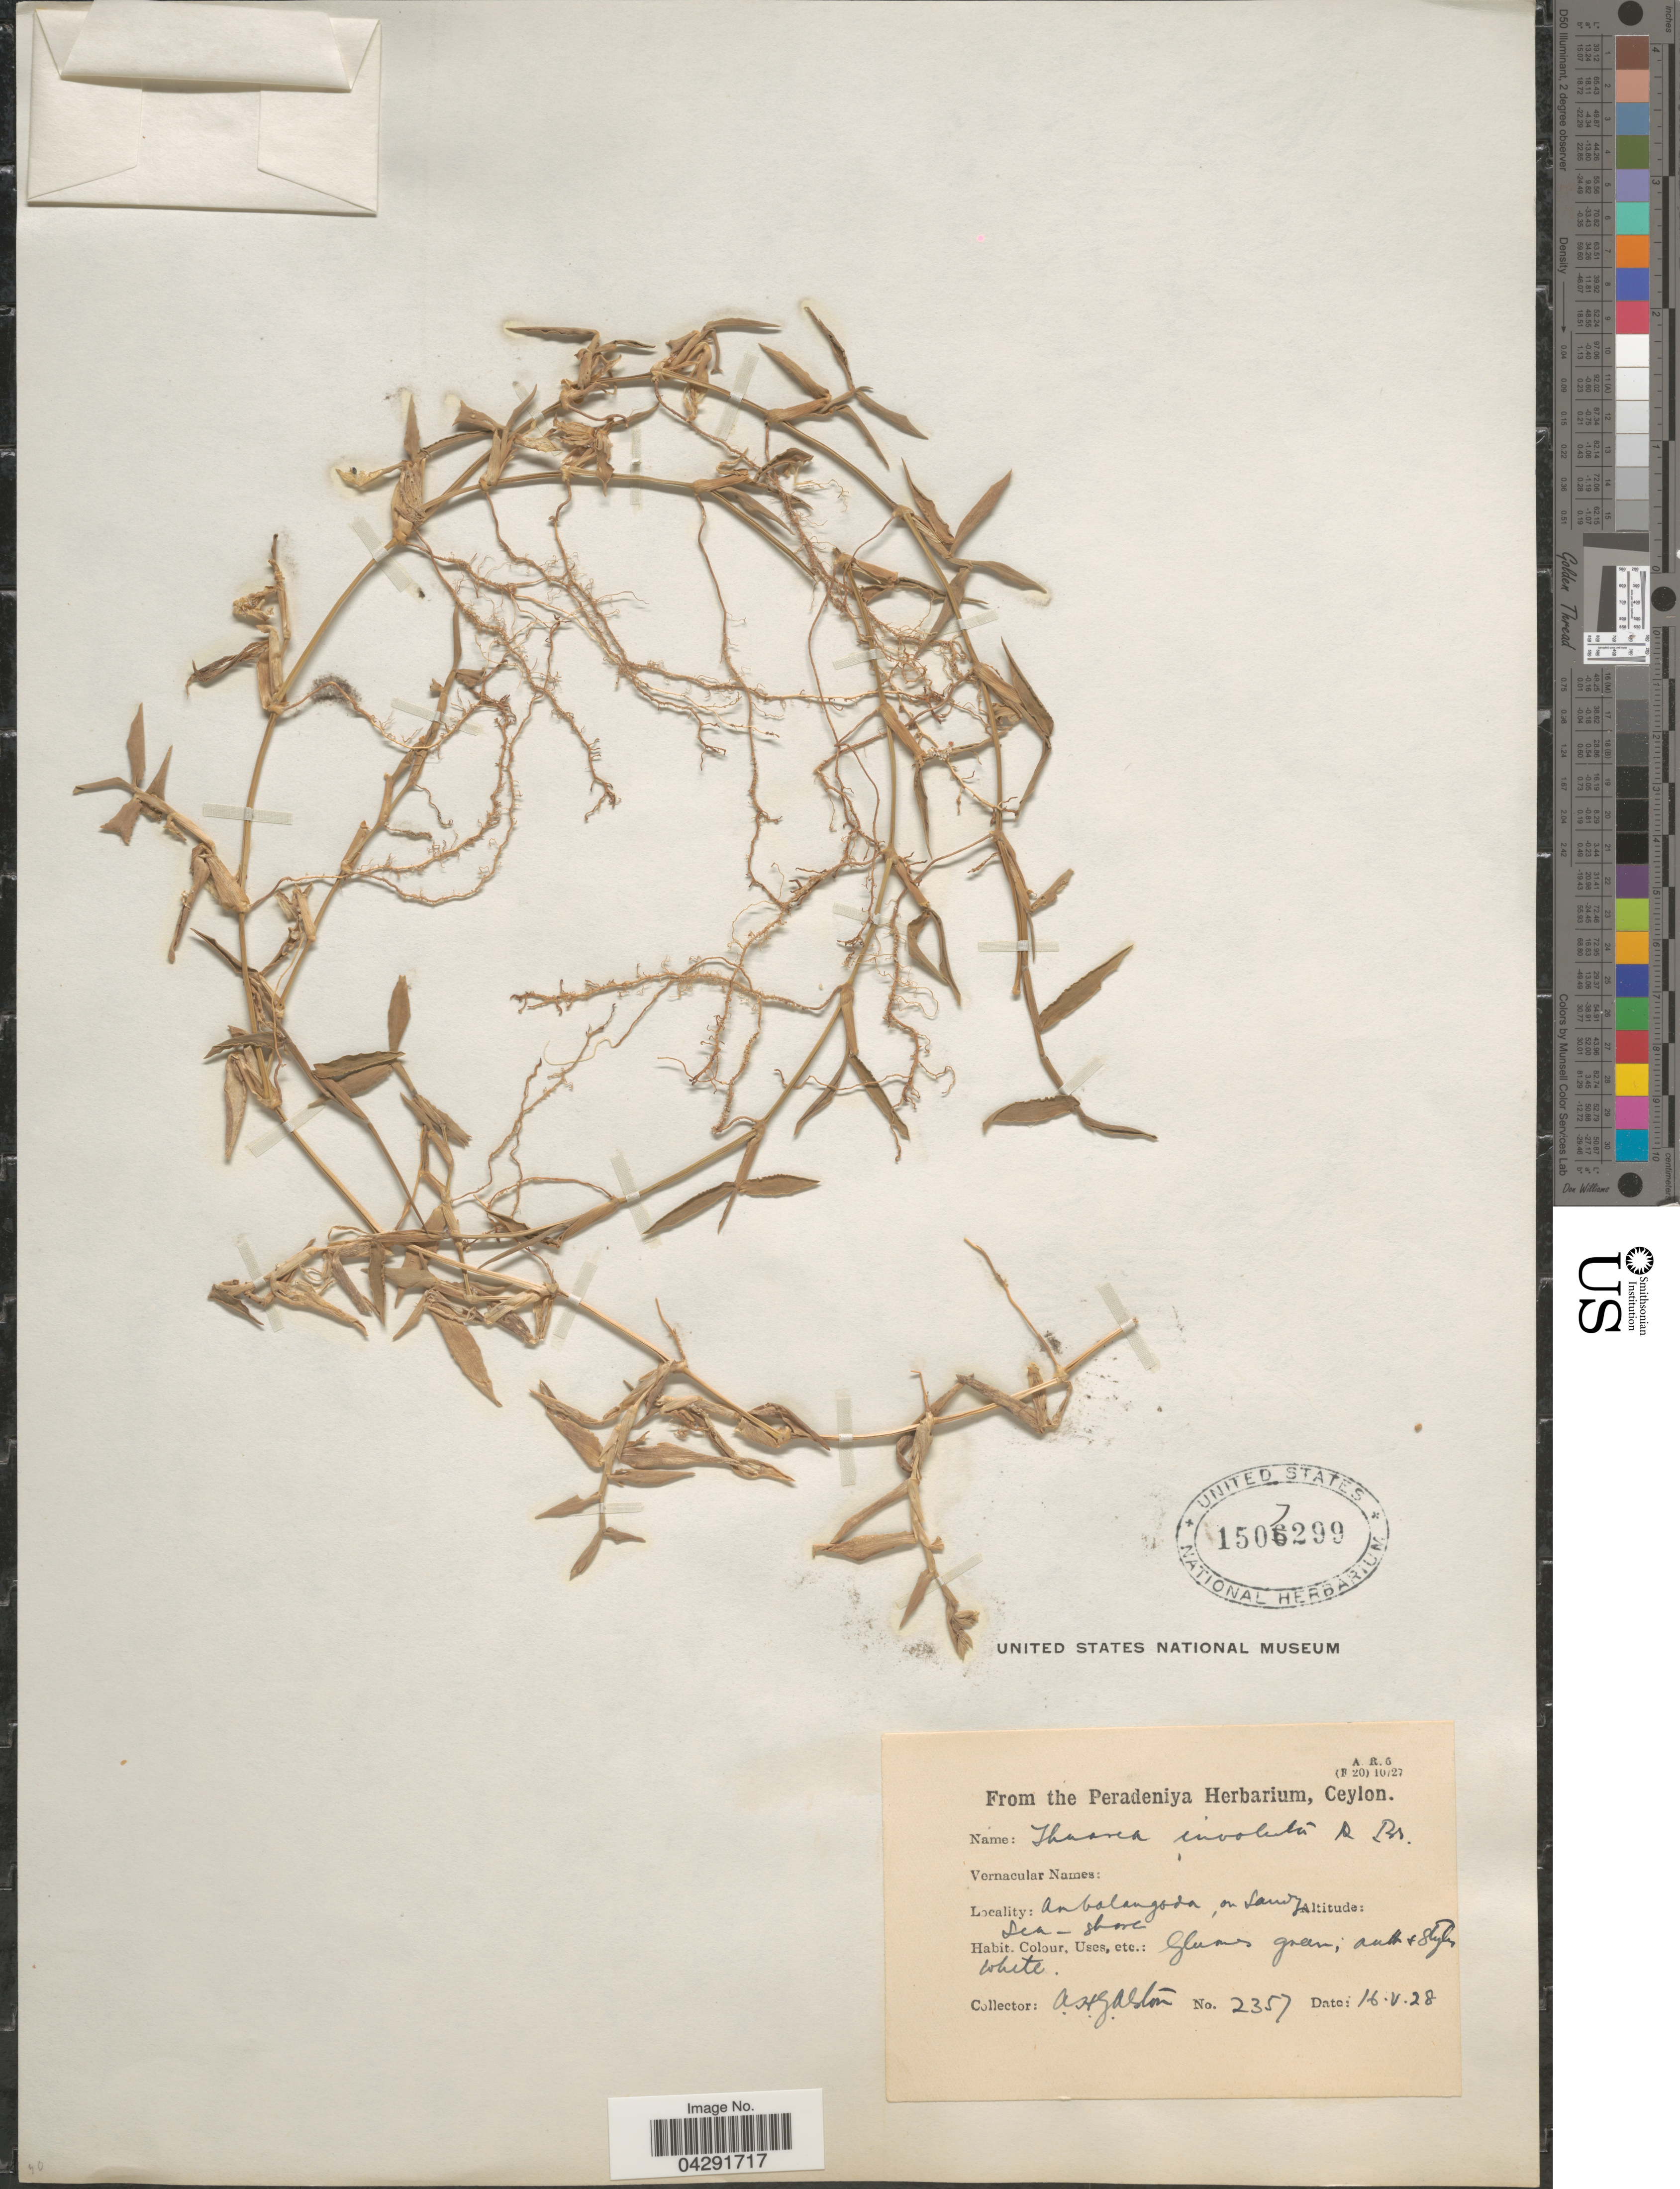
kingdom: Plantae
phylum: Tracheophyta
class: Liliopsida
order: Poales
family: Poaceae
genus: Thuarea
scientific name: Thuarea involuta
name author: (G. Forst.) R. Br. ex Sm.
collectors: A. H. Alston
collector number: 2357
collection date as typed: Transcribed d/m/y: 16/5/28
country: Sri Lanka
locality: Peradeniya Herbarium, Ceylon [unsure placement] Ambalangoda, on sandy sea-shore.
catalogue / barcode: US 1506299